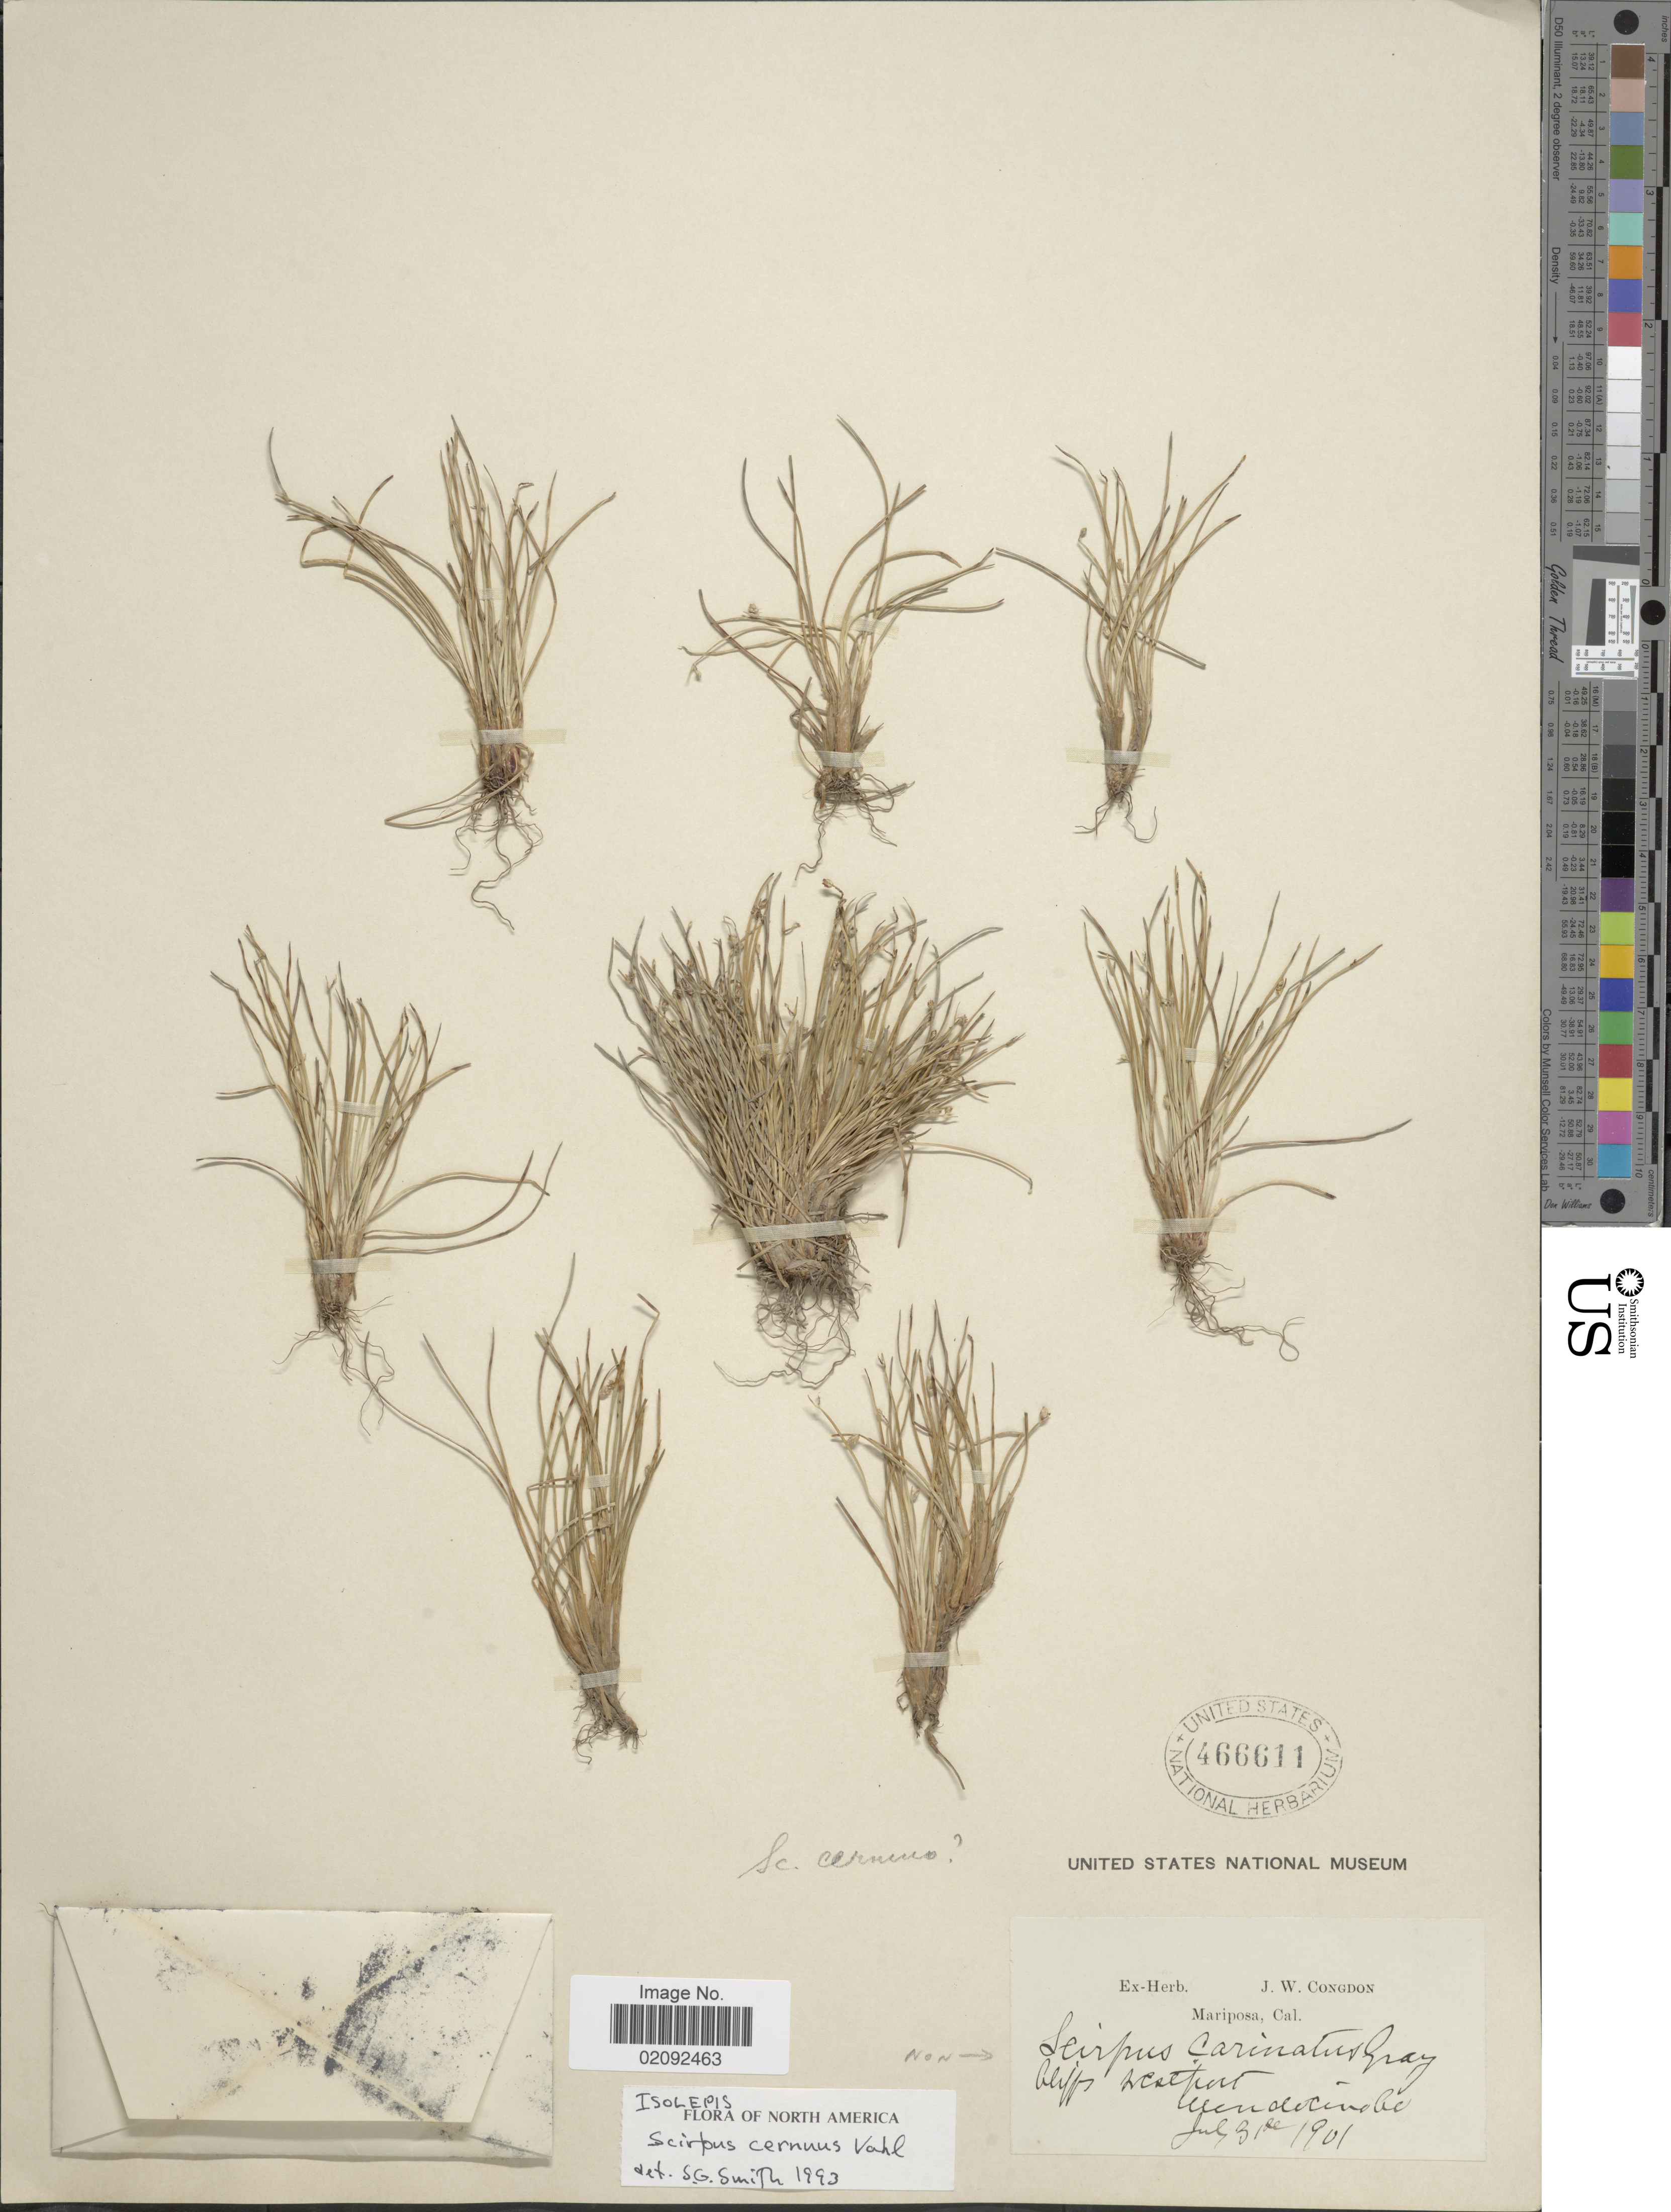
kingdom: Plantae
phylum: Tracheophyta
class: Liliopsida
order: Poales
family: Cyperaceae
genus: Isolepis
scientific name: Isolepis cernua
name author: (Vahl) Roem. & Schult.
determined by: Strong, Mark T., (BOT), Smithsonian Institution - National Museum of Natural History (UNITED STATES)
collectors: ex herb. J. W. Congdon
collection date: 1901-07-31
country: United States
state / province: California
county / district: Mendocino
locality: Maripoa, cliffs westport, Mendocino Co.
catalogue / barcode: US 466611